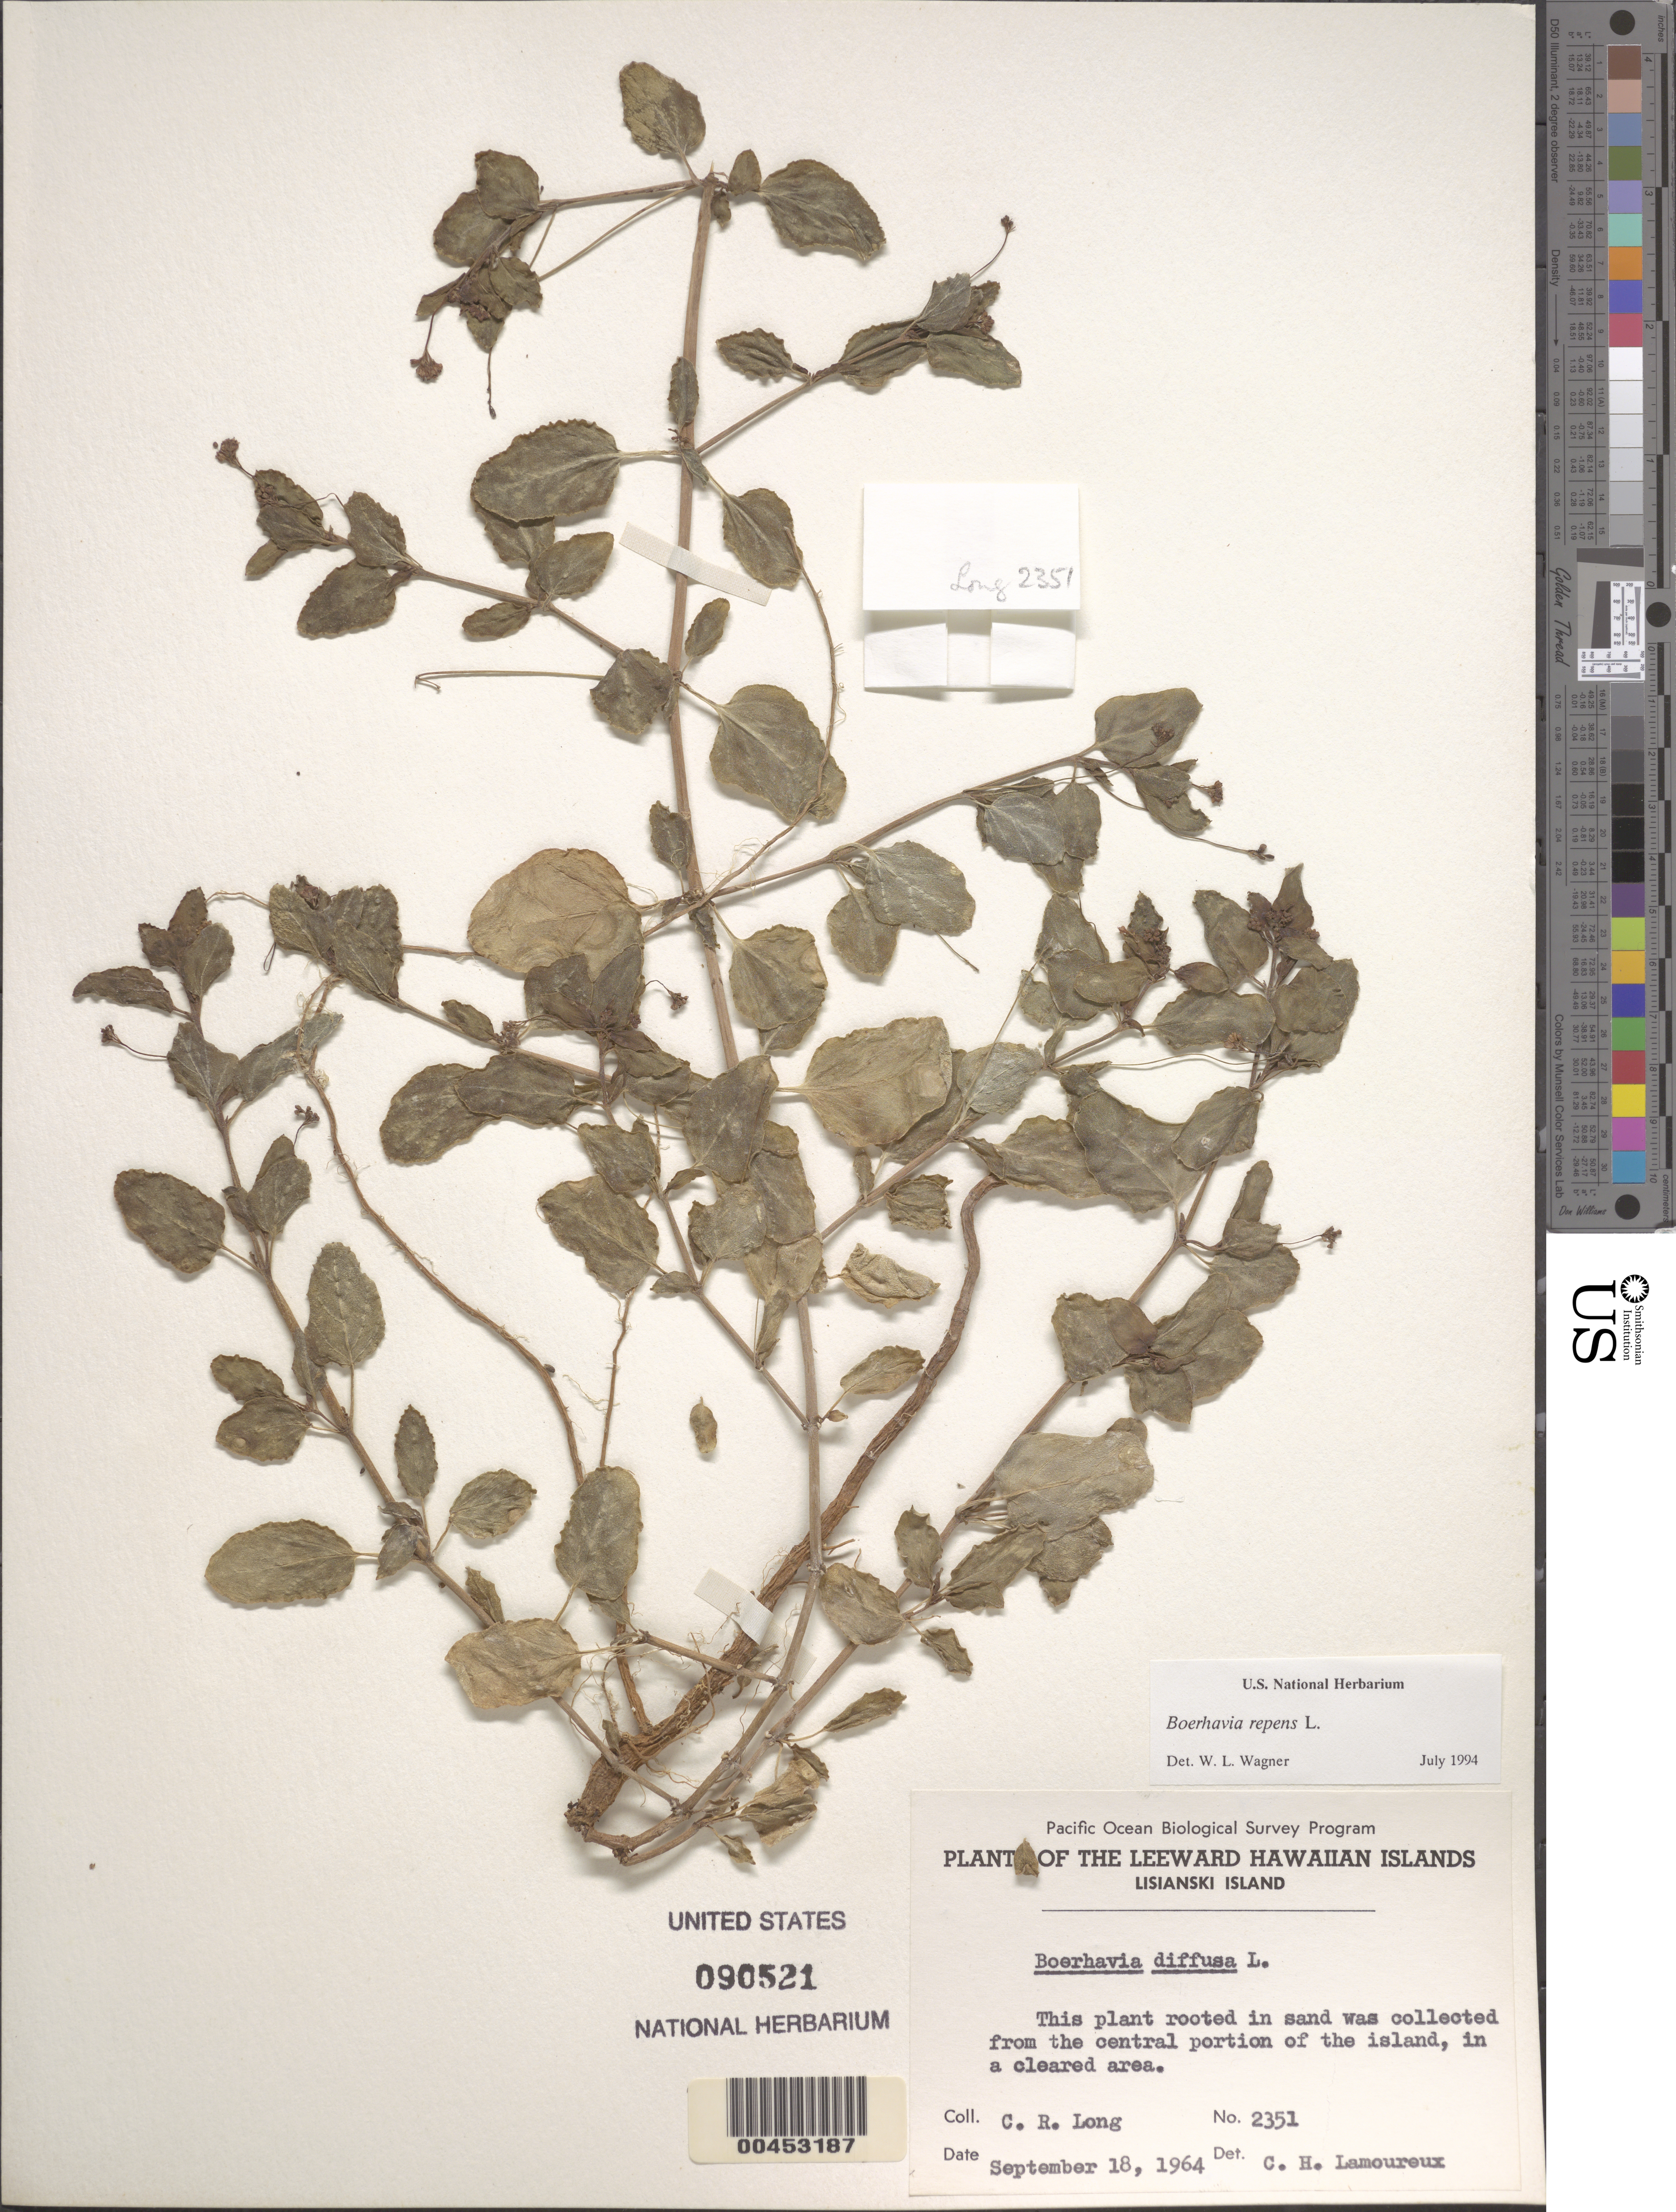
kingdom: Plantae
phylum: Tracheophyta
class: Magnoliopsida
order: Caryophyllales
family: Nyctaginaceae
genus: Boerhavia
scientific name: Boerhavia repens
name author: L.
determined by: Wagner, W. L., (BOT), Smithsonian Institution - National Museum of Natural History (UNITED STATES)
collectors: C. Long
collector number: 2351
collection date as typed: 18 Sep 1964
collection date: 1964-09-18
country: United States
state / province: Hawaii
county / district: Honolulu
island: Lisianski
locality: The central portion of the island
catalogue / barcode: US 90521